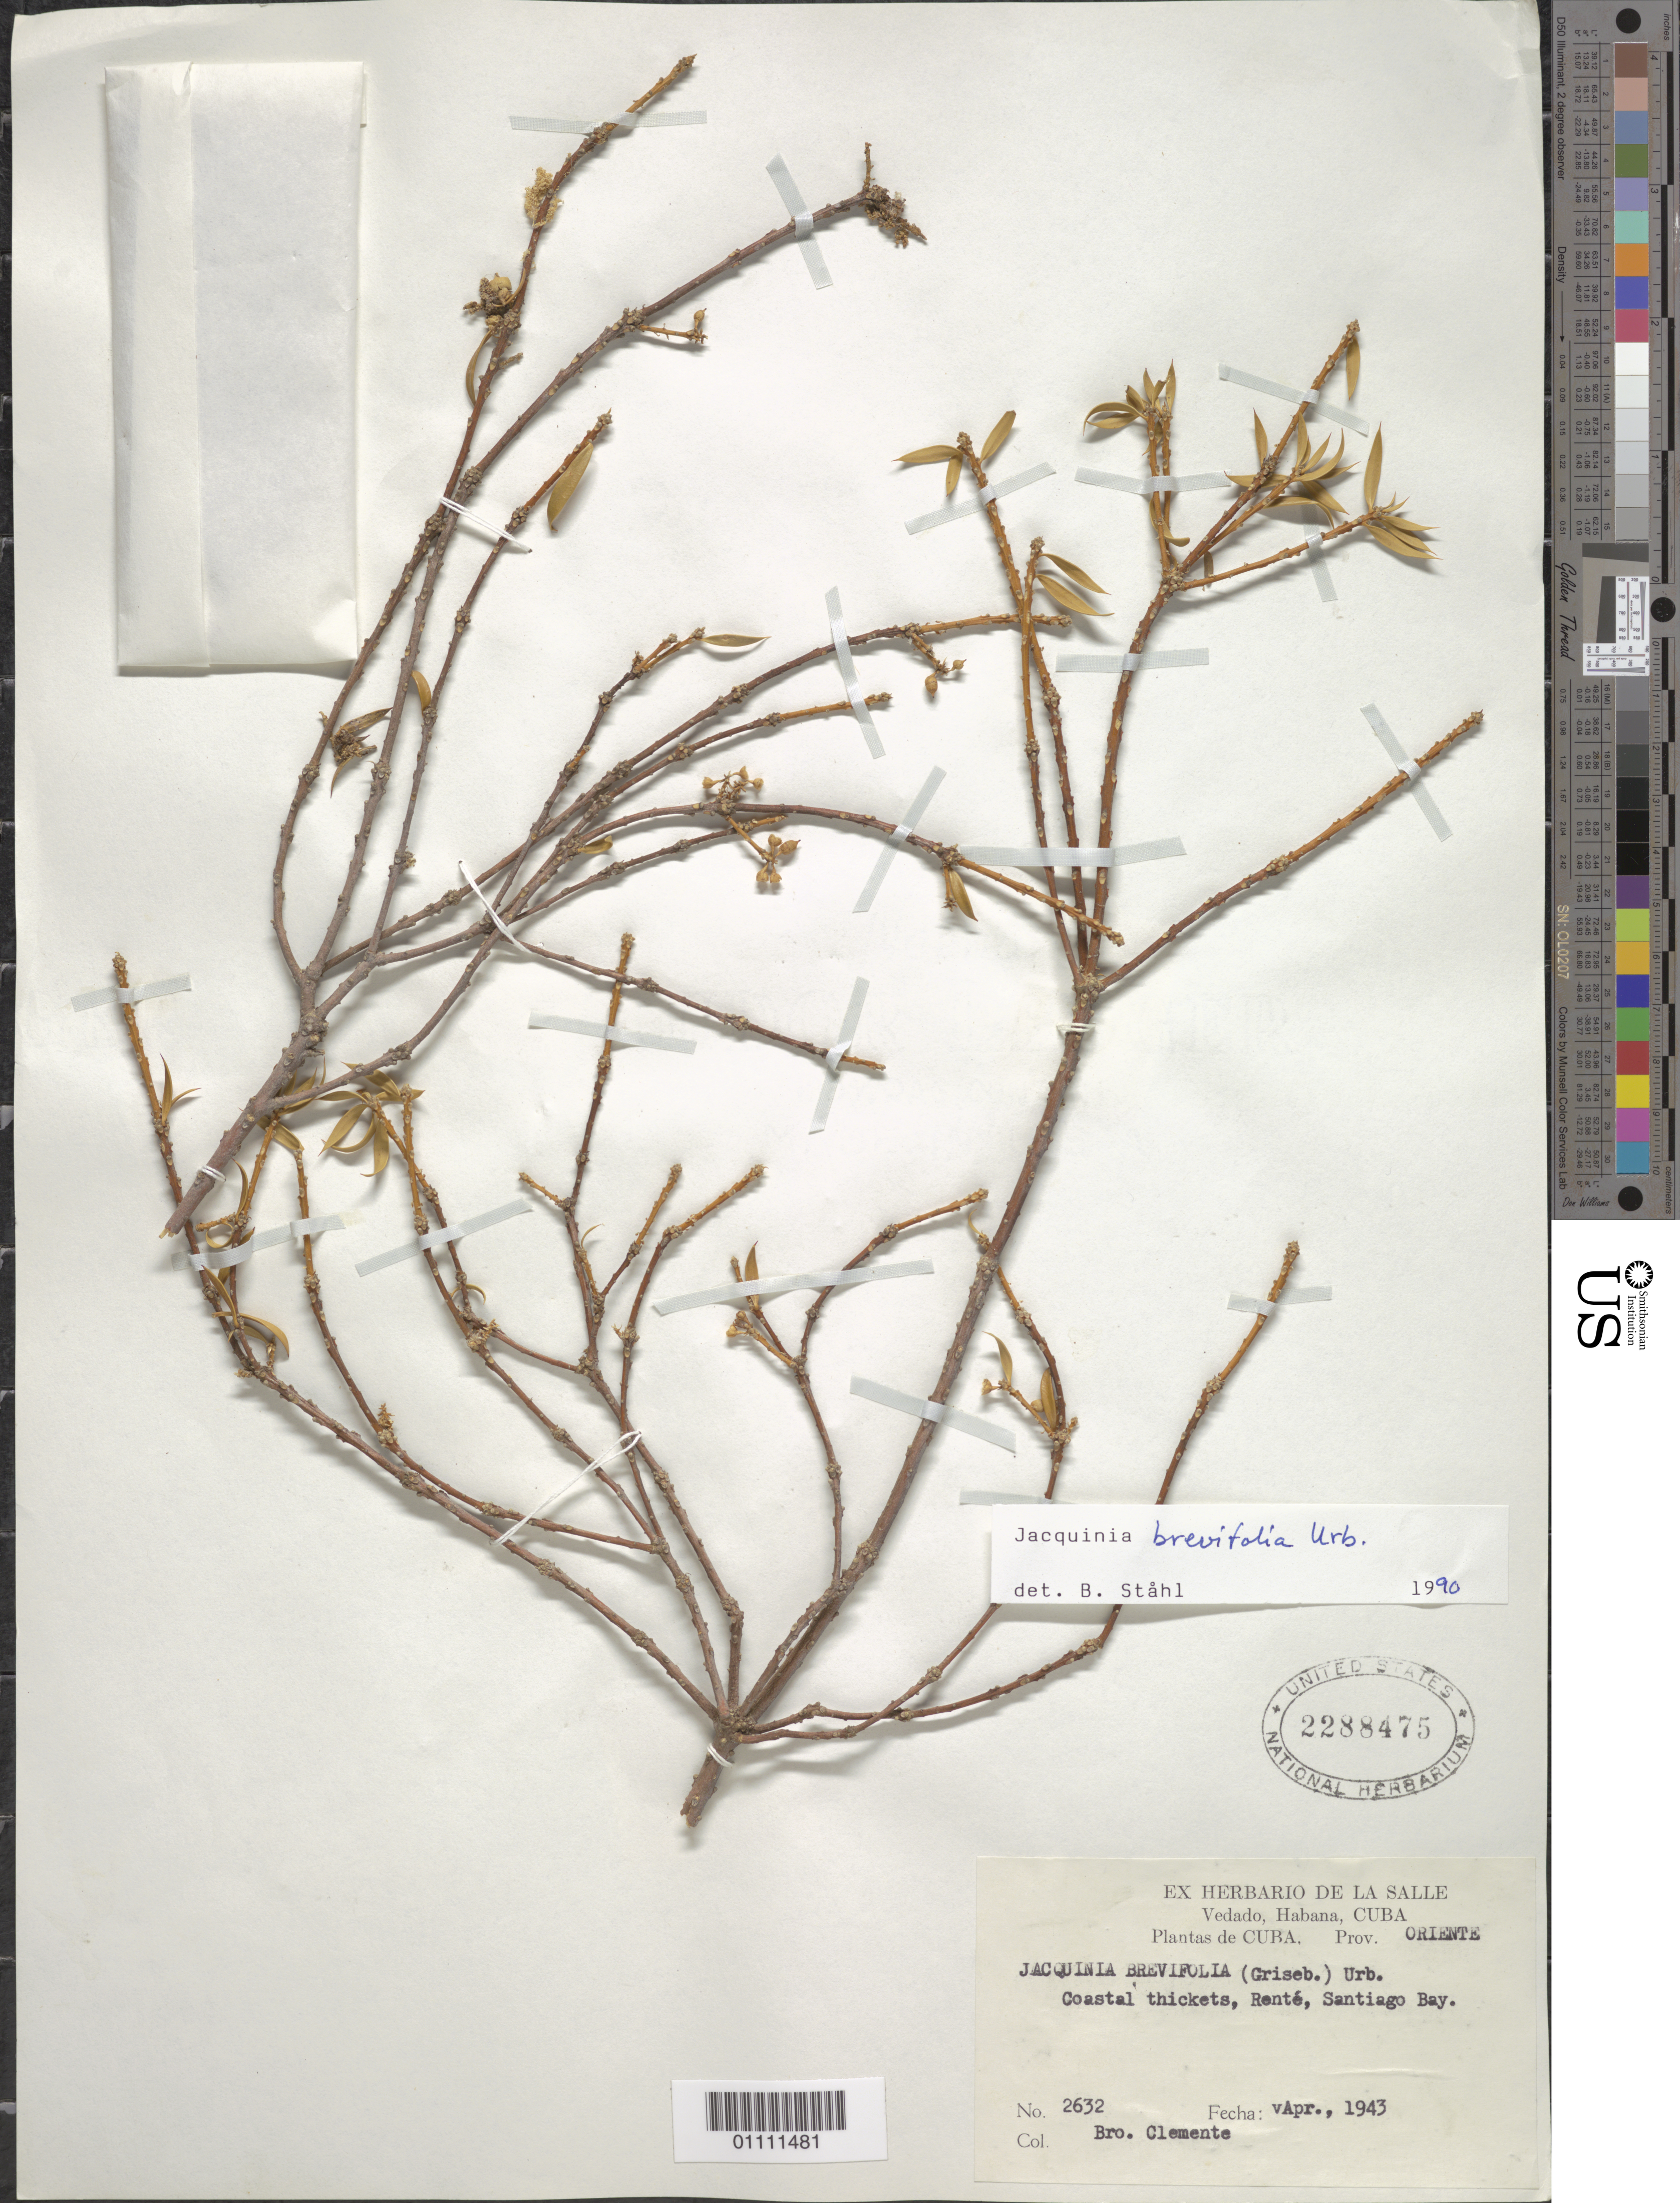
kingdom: Plantae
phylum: Tracheophyta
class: Magnoliopsida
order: Ericales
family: Primulaceae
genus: Jacquinia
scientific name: Jacquinia brevifolia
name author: Urb.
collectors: Bro. Clemente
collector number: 2632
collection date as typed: Apr 1943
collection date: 1943-04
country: Cuba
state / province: Santiago de Cuba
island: Cuba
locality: Coastal thickets, Rente, Santiago Bay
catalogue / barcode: US 2288475